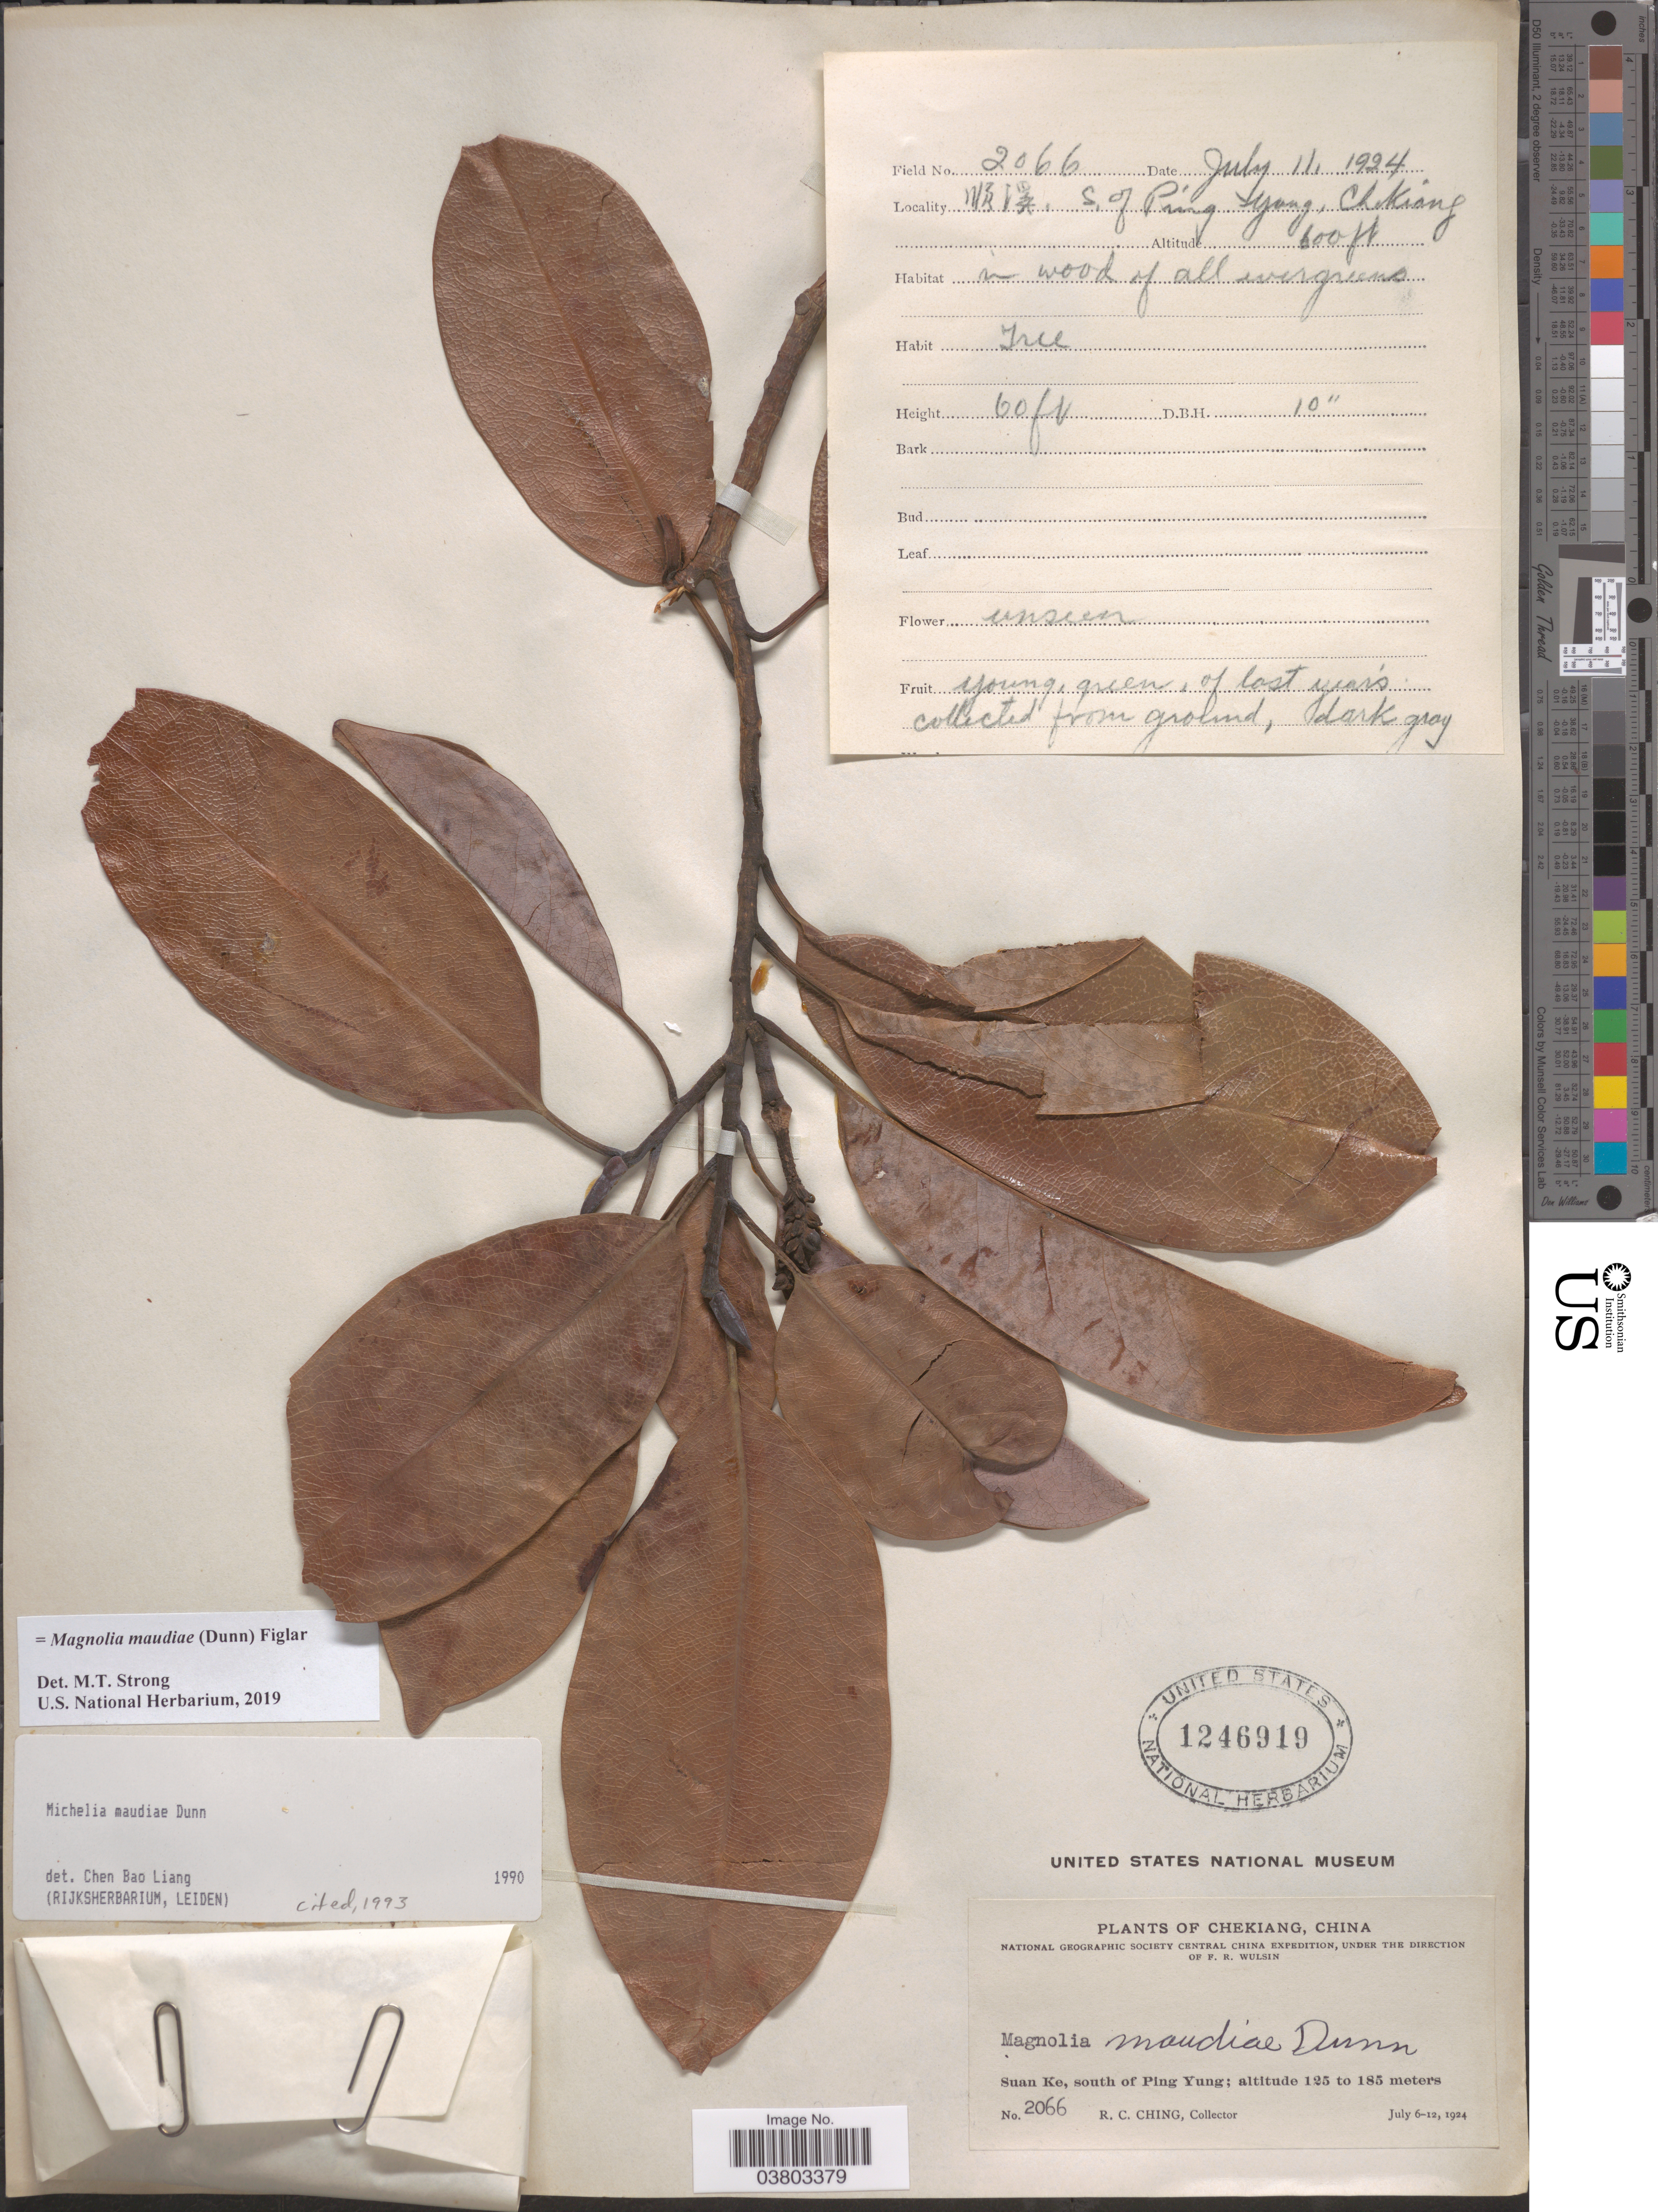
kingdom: Plantae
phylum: Tracheophyta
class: Magnoliopsida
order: Magnoliales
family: Magnoliaceae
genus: Magnolia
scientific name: Magnolia maudiae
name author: (Dunn) Figlar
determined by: Strong, Mark T., (BOT), Smithsonian Institution - National Museum of Natural History (UNITED STATES)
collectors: R. C. Ching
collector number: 2066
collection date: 1924-07-06/1924-07-12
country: China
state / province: Zhejiang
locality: Chekiang. Suan Ke, south of Ping Yung.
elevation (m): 125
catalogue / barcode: US 1246919